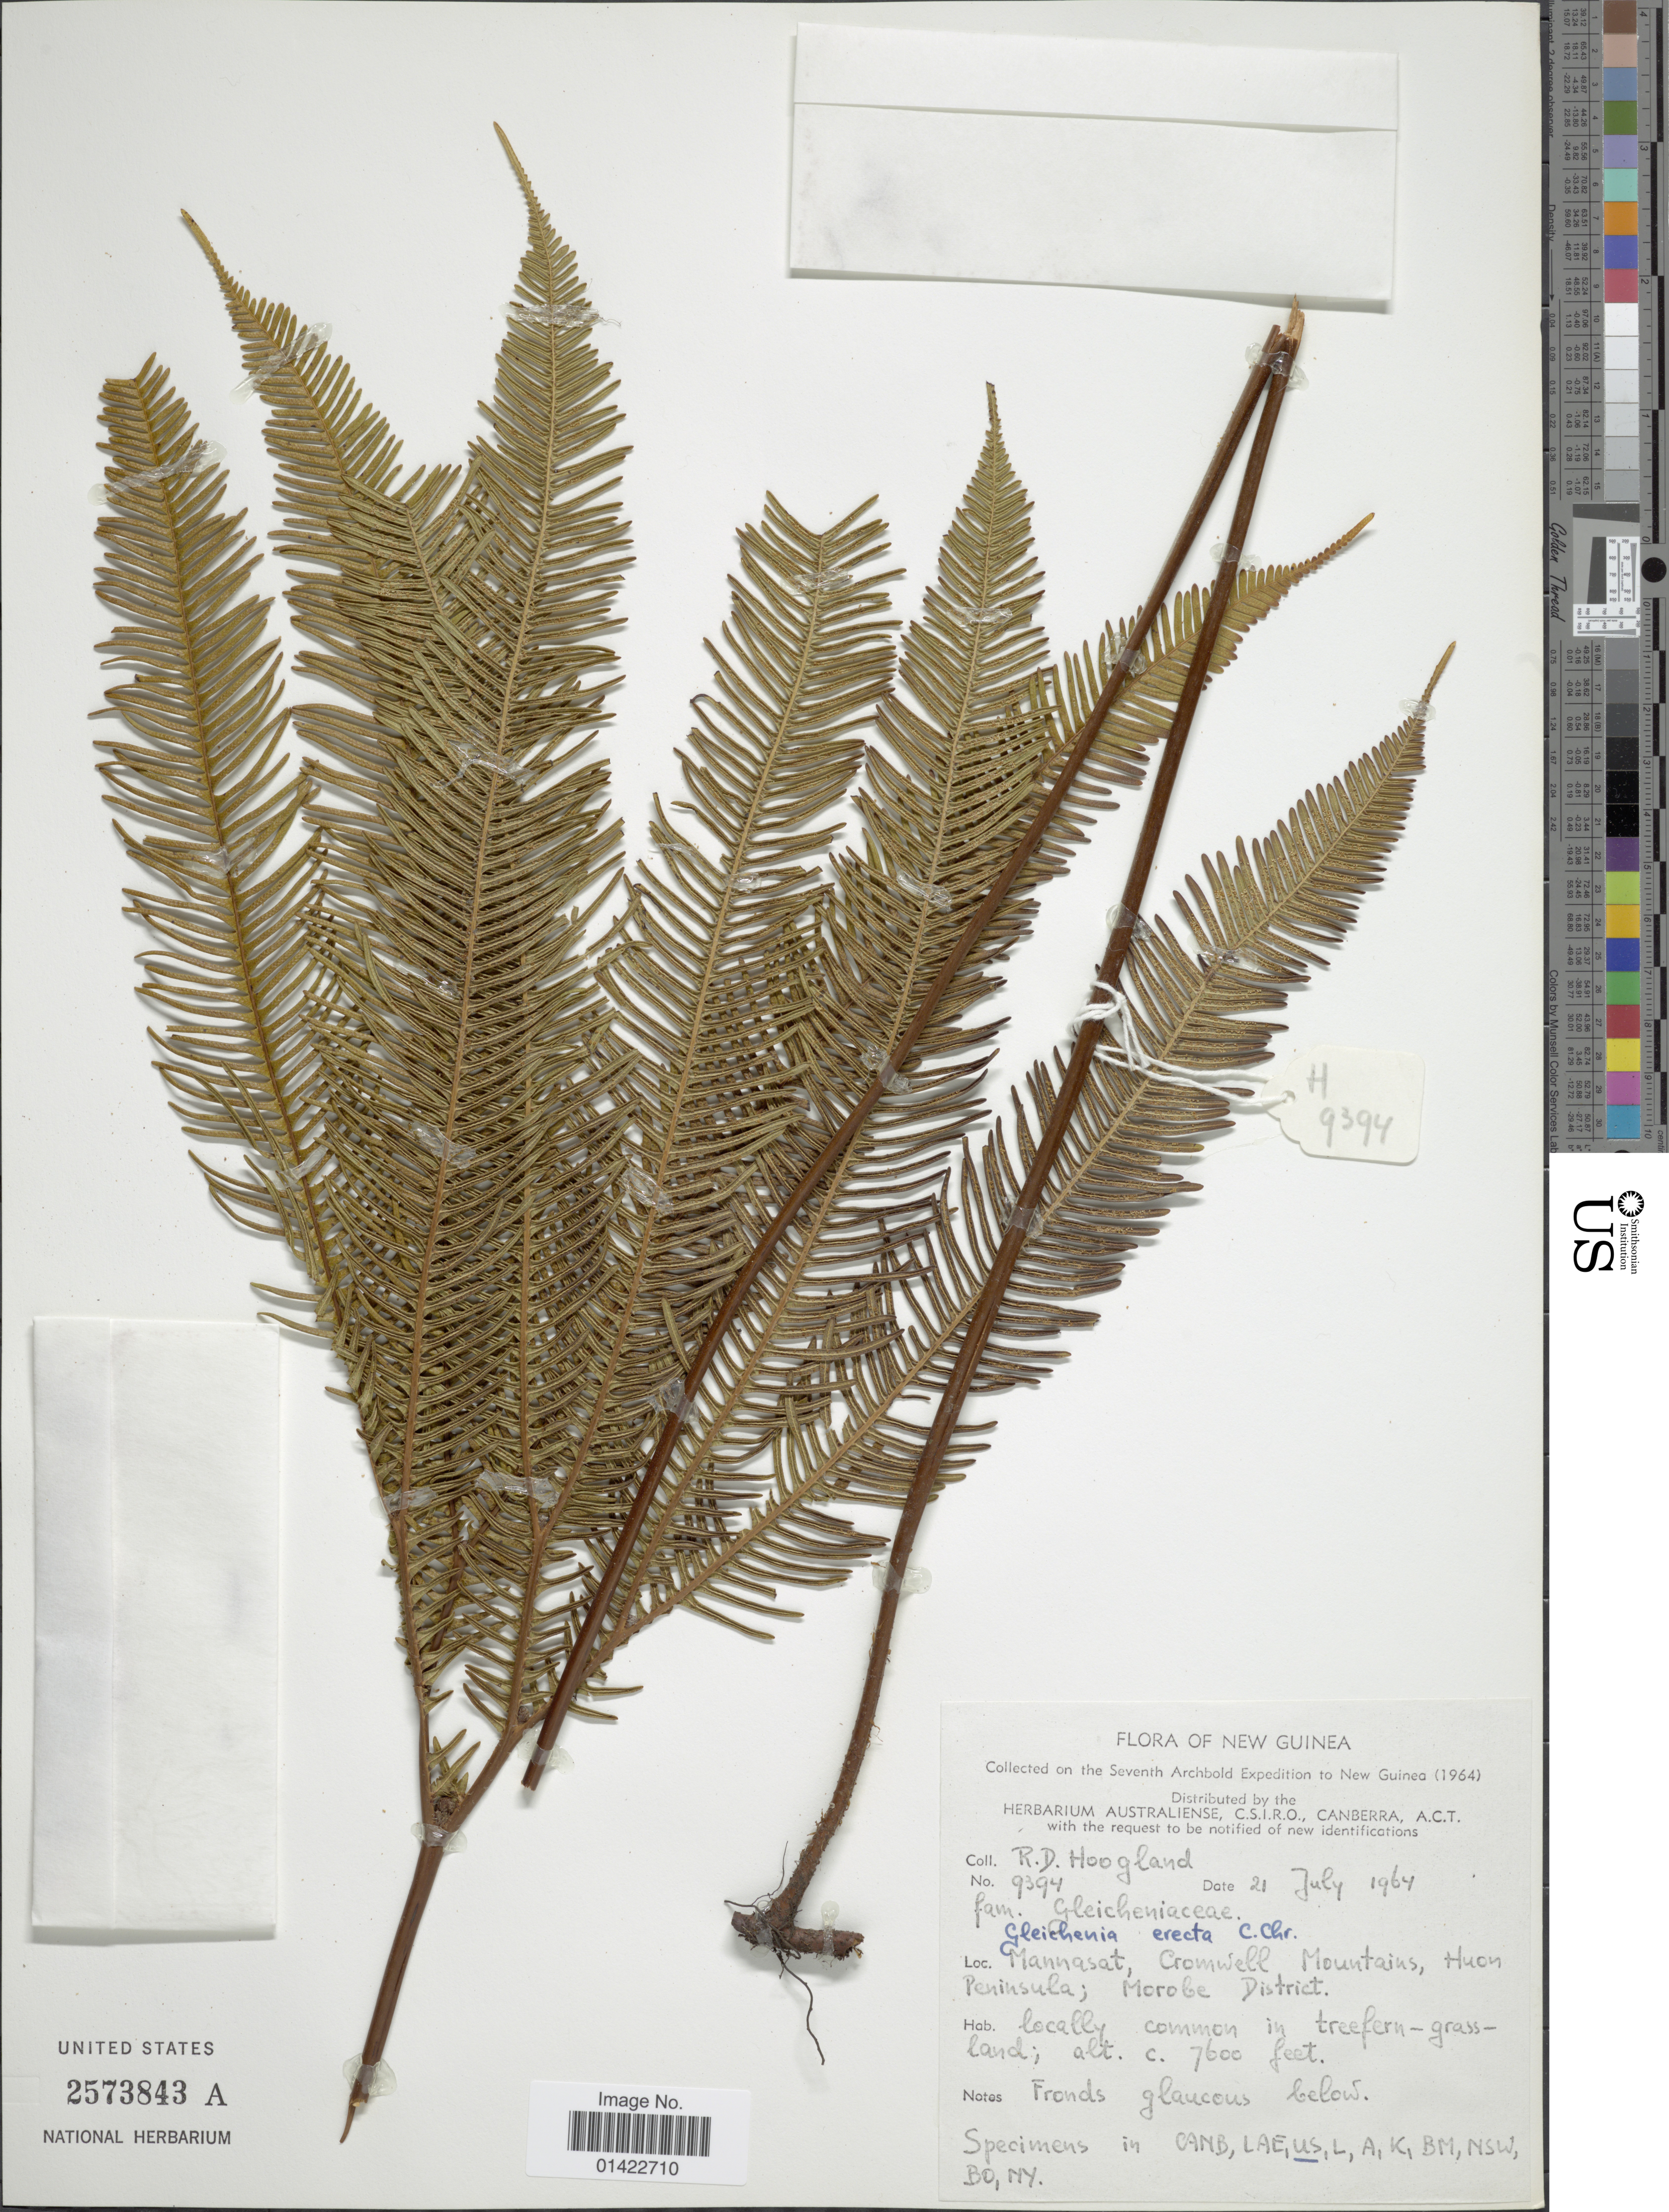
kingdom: Plantae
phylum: Tracheophyta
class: Polypodiopsida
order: Gleicheniales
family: Gleicheniaceae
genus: Sticherus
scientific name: Sticherus erectus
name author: (C. Chr.) Copel.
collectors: R. D. Hoogland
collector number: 9394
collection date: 1964-07-21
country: Papua New Guinea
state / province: Morobe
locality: New Guinea. Mannasat, Cromwell Mountains, Huon Peninsula.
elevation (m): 2316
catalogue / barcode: US 2573843